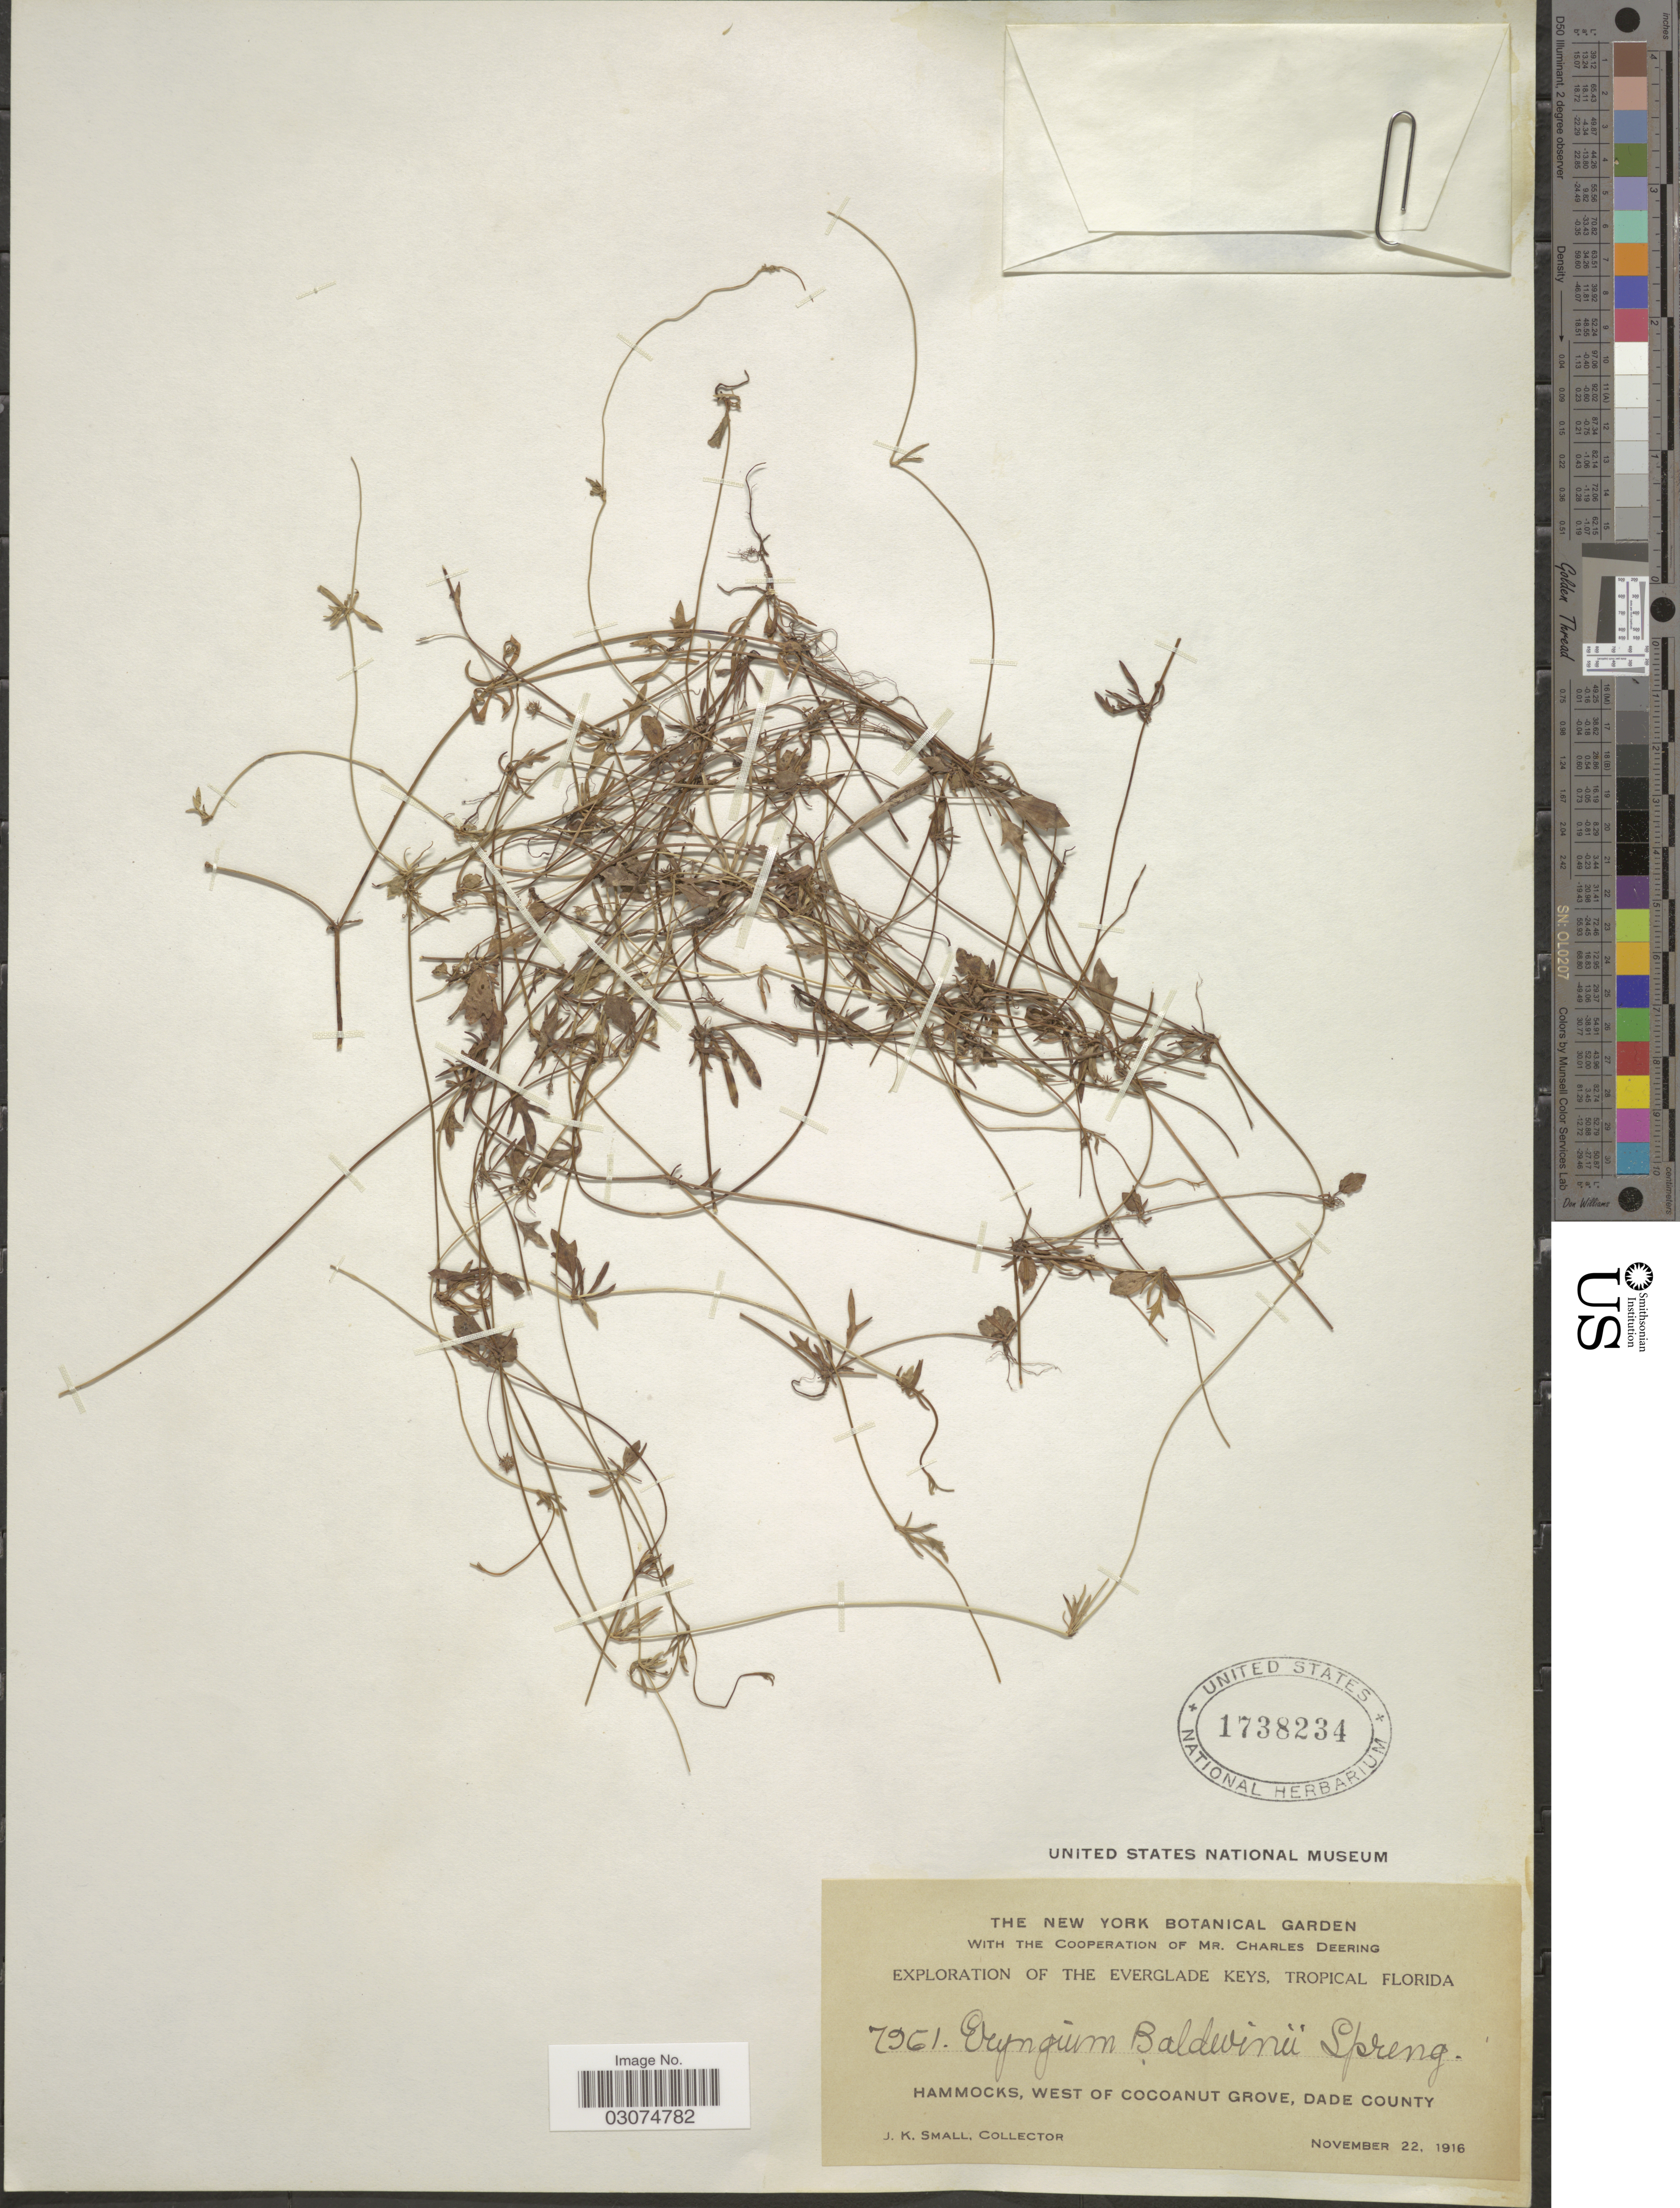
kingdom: Plantae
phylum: Tracheophyta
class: Magnoliopsida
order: Apiales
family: Apiaceae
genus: Eryngium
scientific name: Eryngium baldwinii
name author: Spreng.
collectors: J. K. Small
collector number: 7961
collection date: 1916-11-22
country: United States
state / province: Florida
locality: The Everglade Keys, Tropical Florida. Hammocks, West of Cocoanut Grove, Dade County.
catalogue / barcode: US 1738234